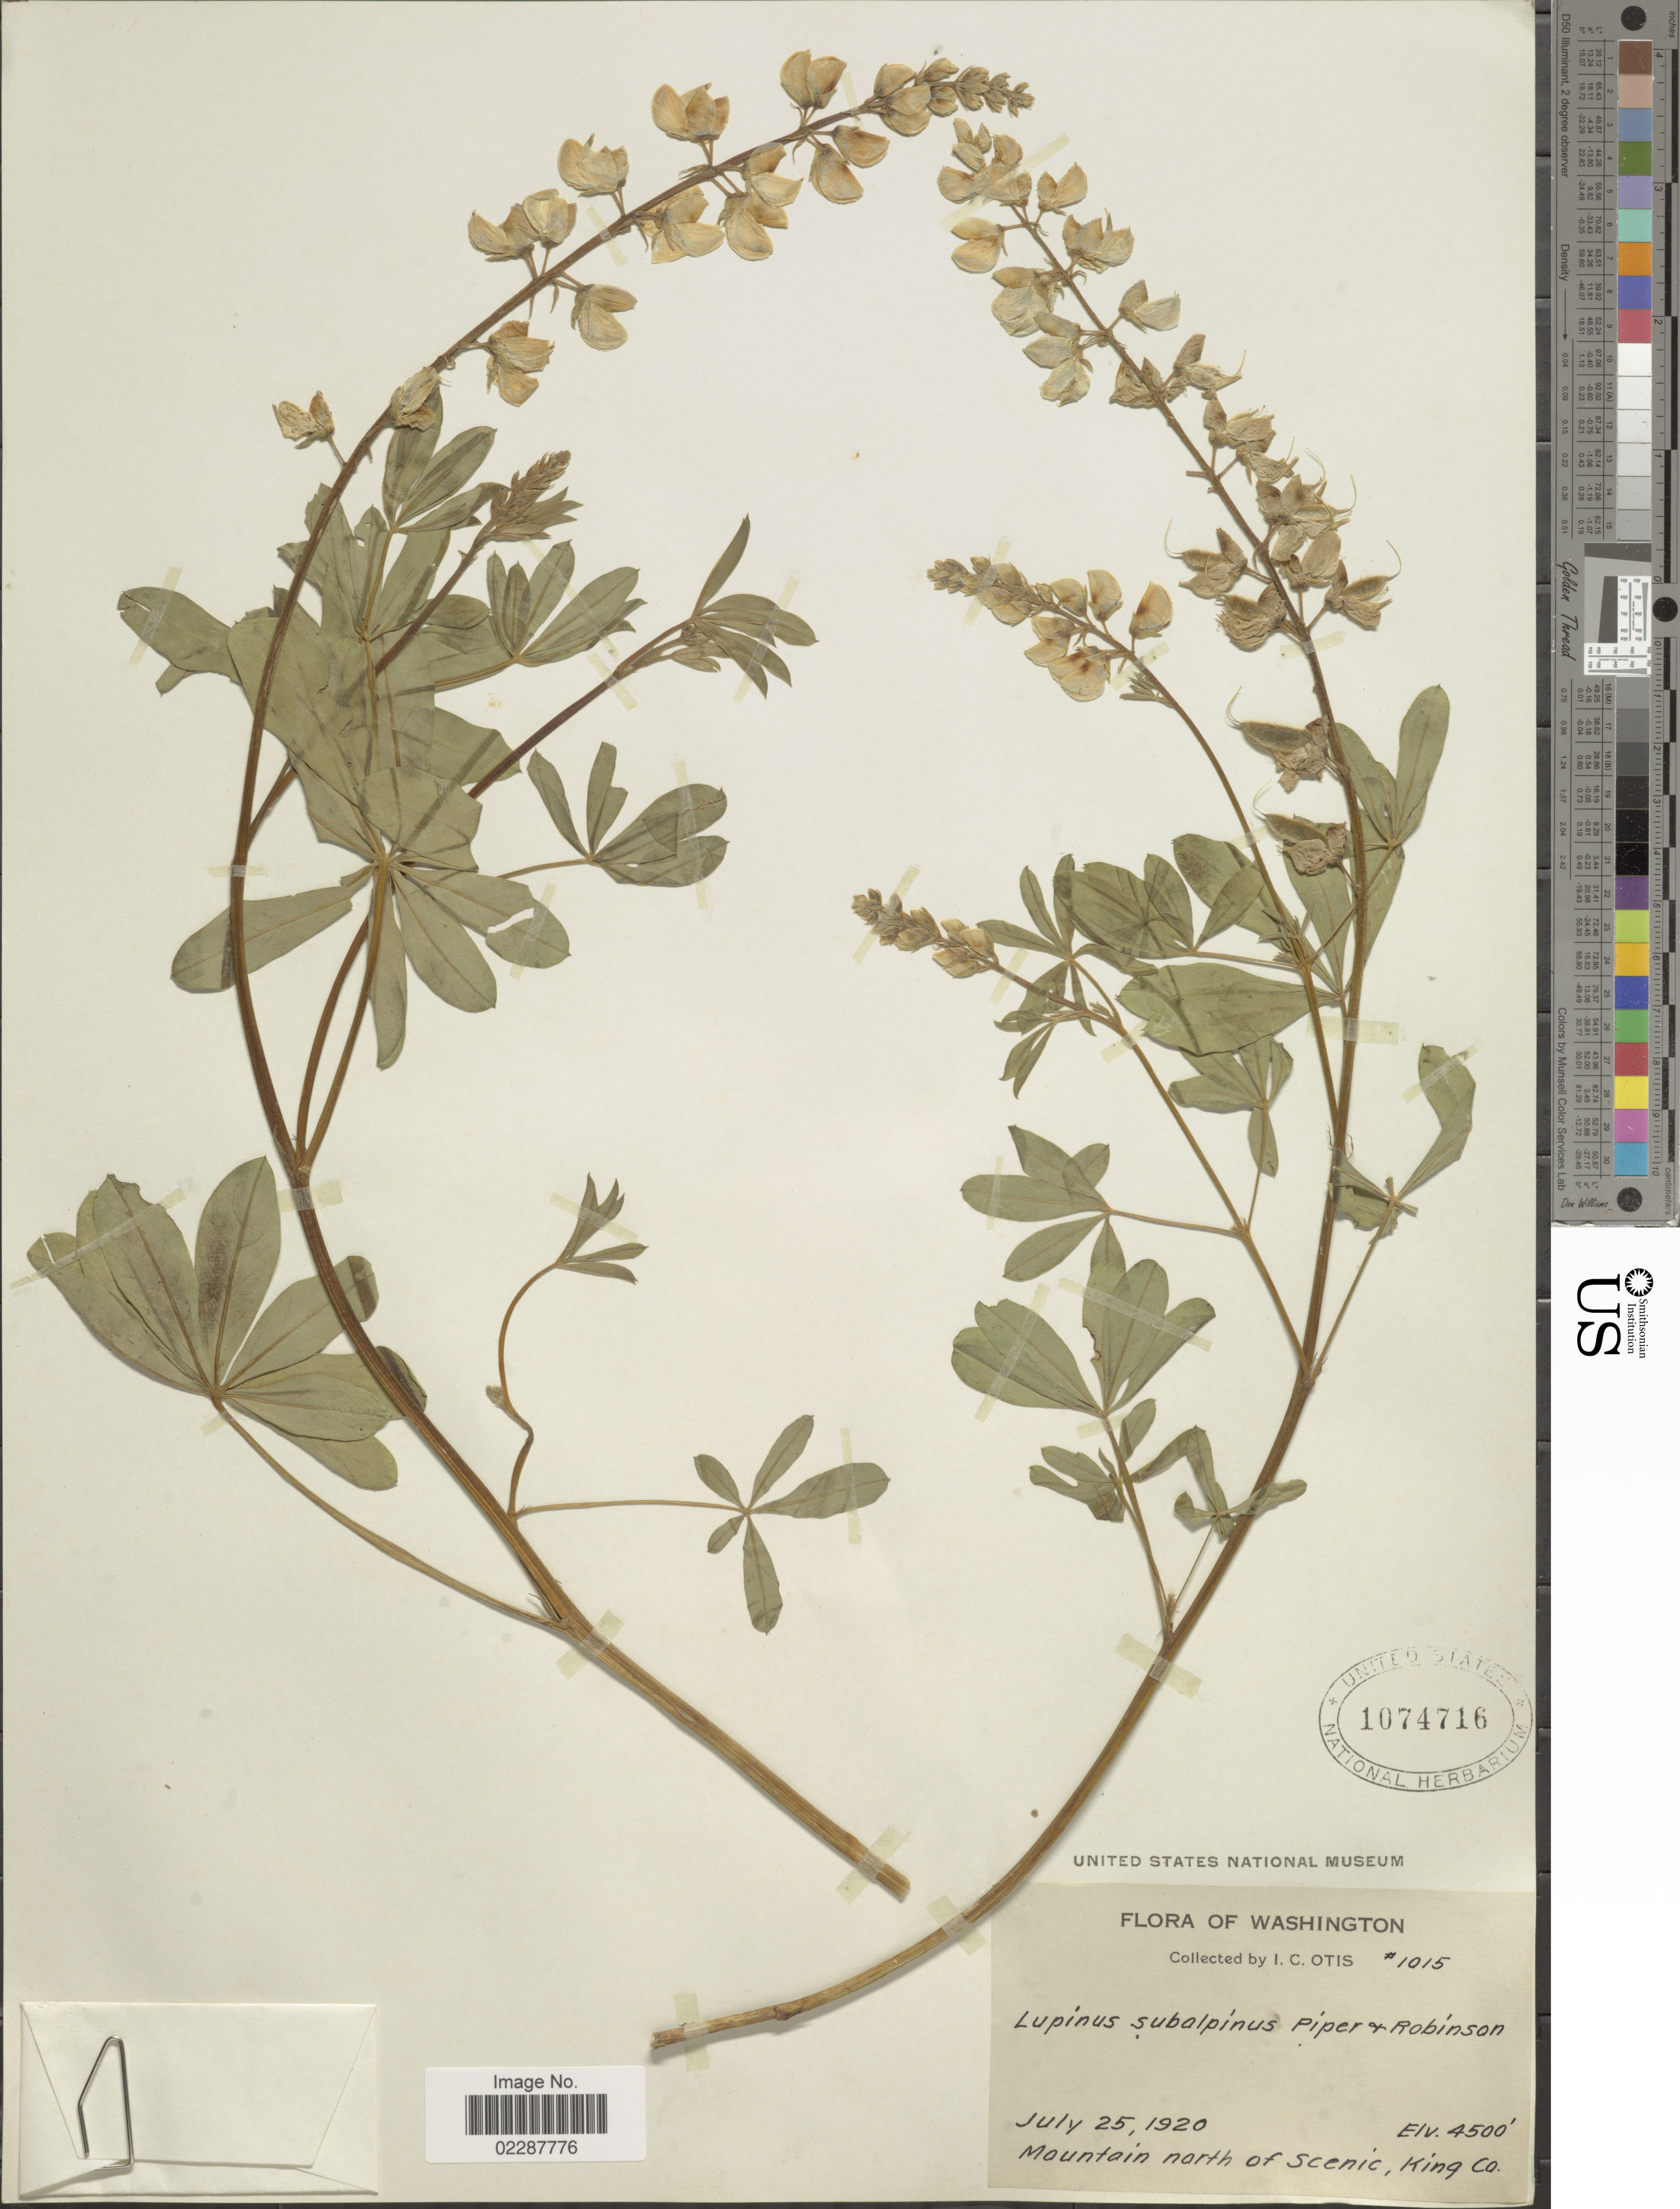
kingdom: Plantae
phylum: Tracheophyta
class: Magnoliopsida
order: Fabales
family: Fabaceae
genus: Lupinus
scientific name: Lupinus subalpinus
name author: Piper & B.L. Rob.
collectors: I. C. Otis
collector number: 1015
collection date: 1920-07-25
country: United States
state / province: Washington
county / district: King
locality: Mountain north of scenic, King Co.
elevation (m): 1372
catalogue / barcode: US 1074716